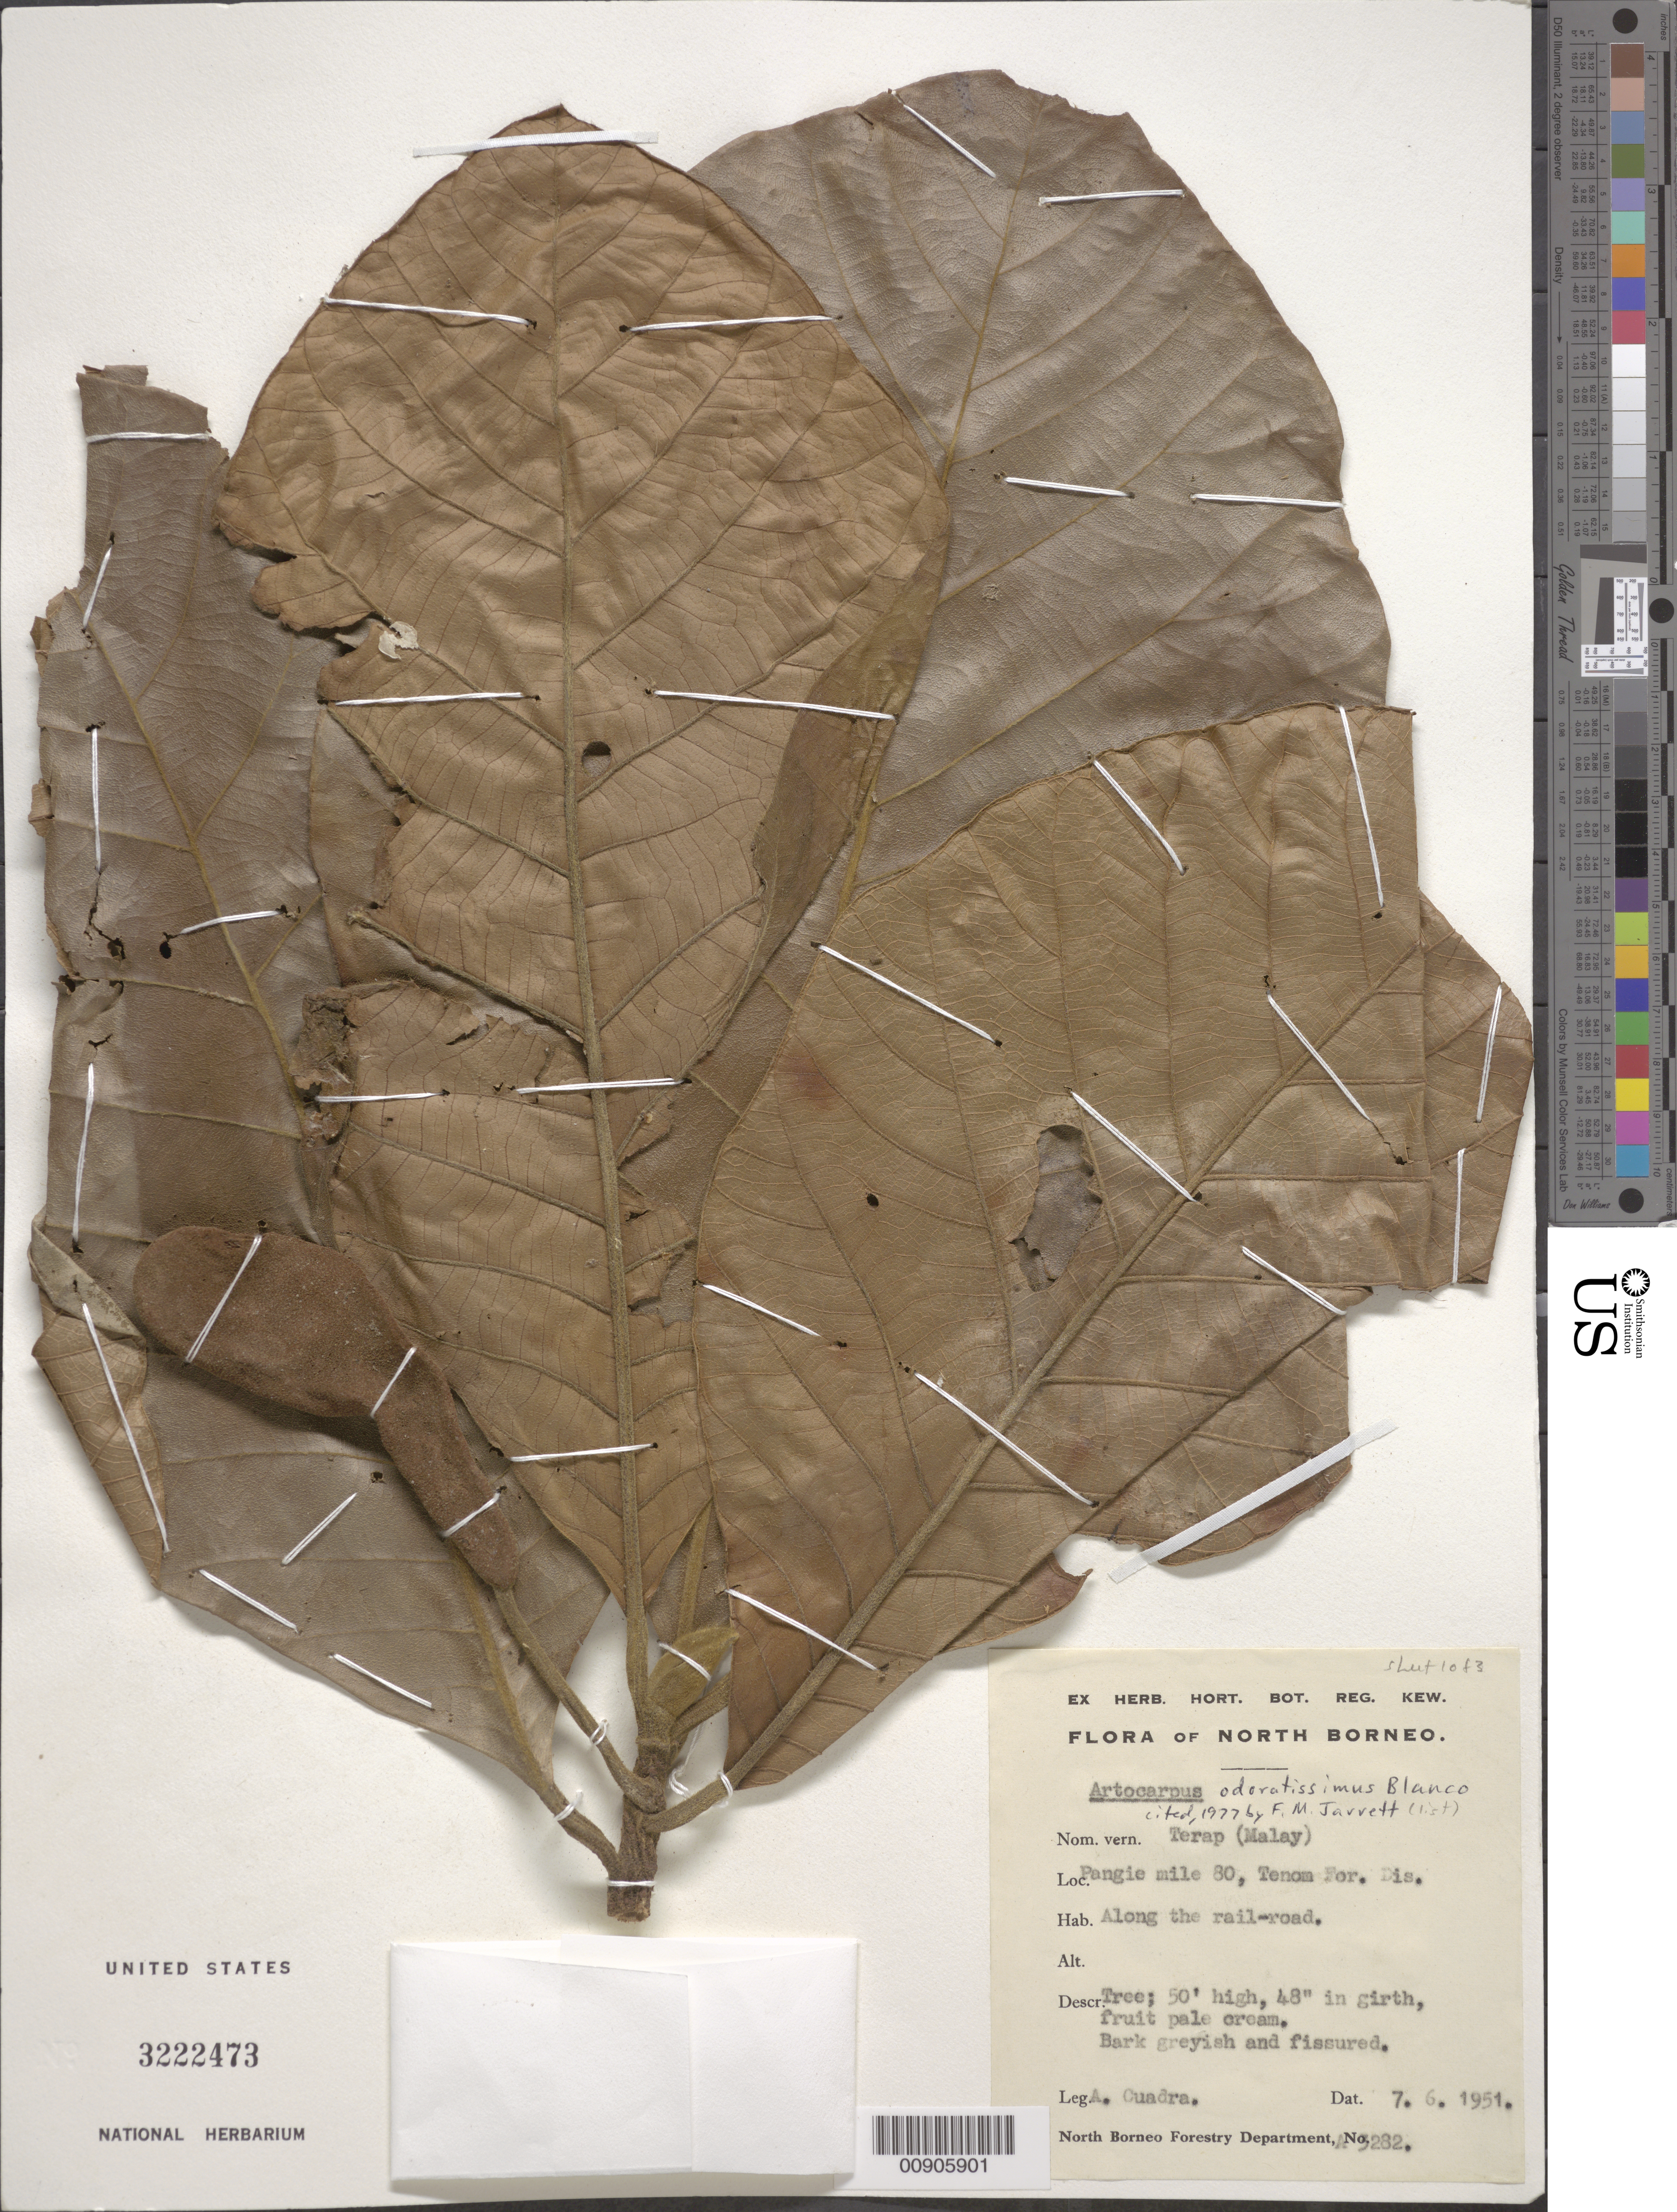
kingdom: Plantae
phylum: Tracheophyta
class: Magnoliopsida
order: Rosales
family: Moraceae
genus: Artocarpus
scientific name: Artocarpus odoratissimus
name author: Blanco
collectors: A. Cuadra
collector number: A 3282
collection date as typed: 07 Jun 1951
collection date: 1951-06-07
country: Malaysia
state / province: Sabah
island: Borneo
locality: Pangie mile 80, Tenom For. Dis. Sabah = North Borneo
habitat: Along the railroad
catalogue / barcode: US 3222473